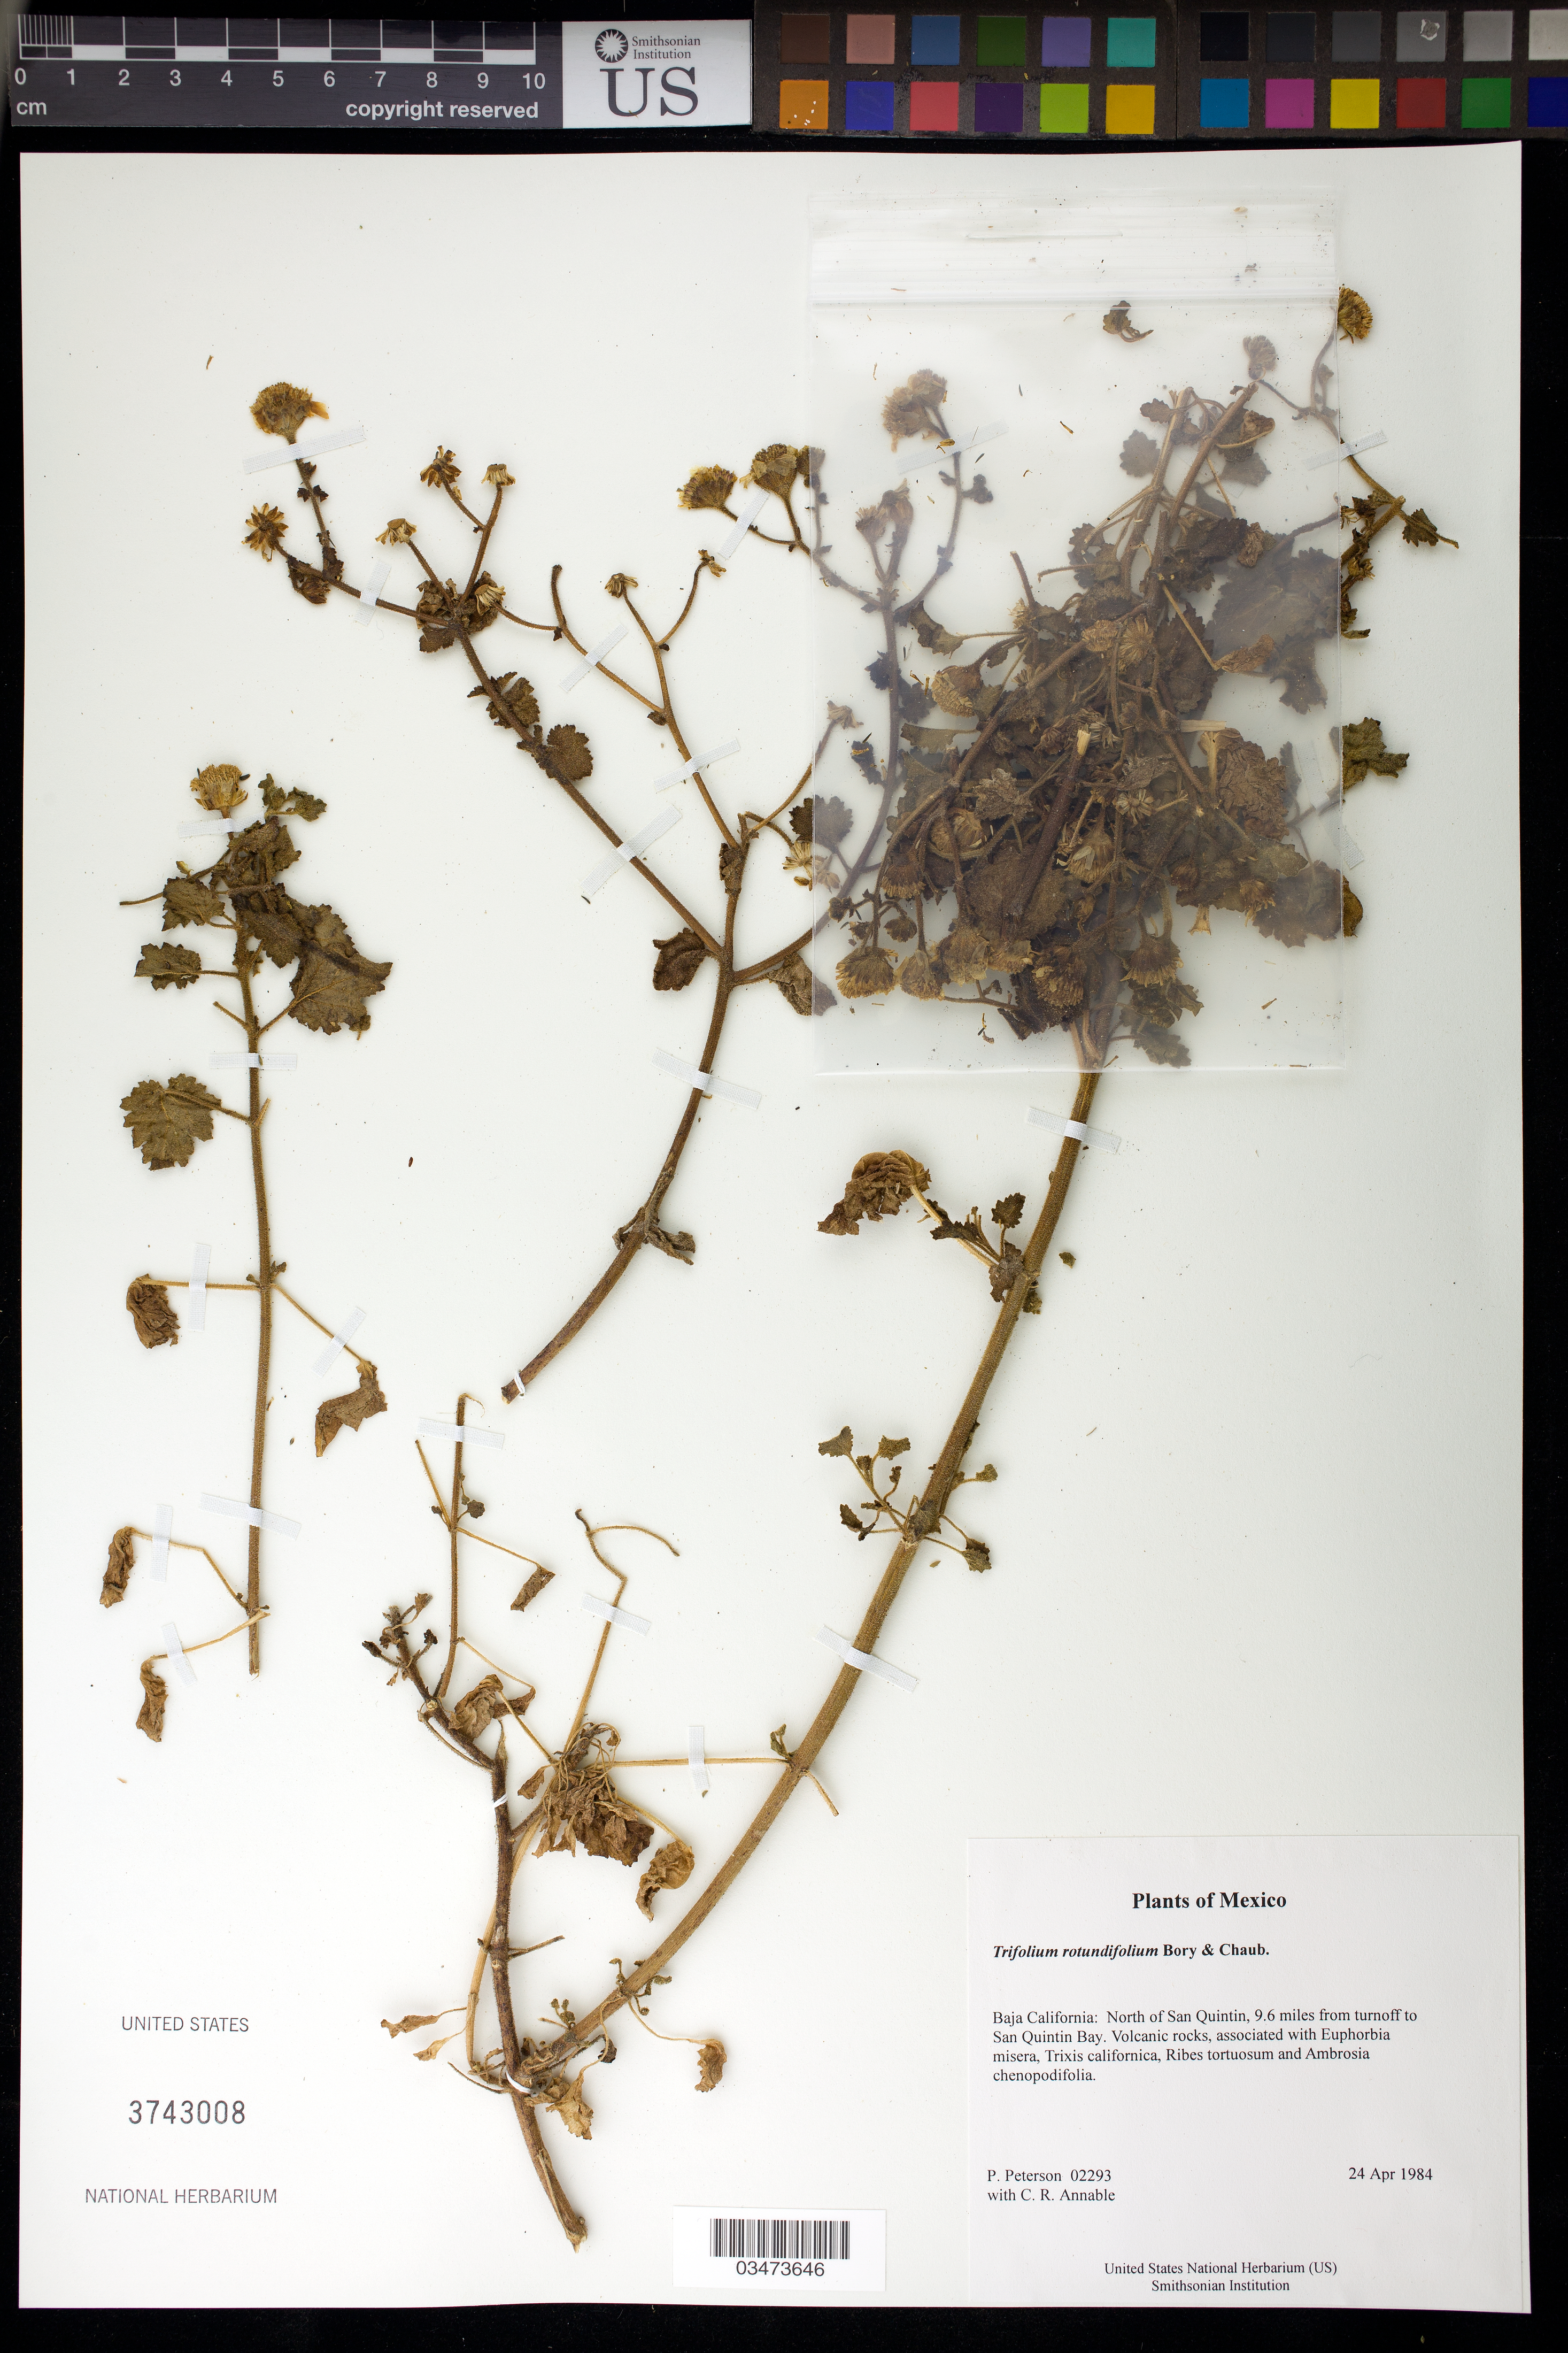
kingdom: Plantae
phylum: Tracheophyta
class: Magnoliopsida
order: Fabales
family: Fabaceae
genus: Trifolium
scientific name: Trifolium rotundifolium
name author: Bory & Chaub.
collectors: P. M. Peterson & C. R. Annable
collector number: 02293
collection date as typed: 24 Apr 1984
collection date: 1984-04-24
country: Mexico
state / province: Baja California Norte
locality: North of San Quintin, 9.6 miles from turnoff to San Quintin Bay.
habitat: Volcanic rocks, associated with Euphorbia misera, Trixis californica, Ribes tortuosum and Ambrosia chenopodifolia.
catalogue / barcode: US 3743008